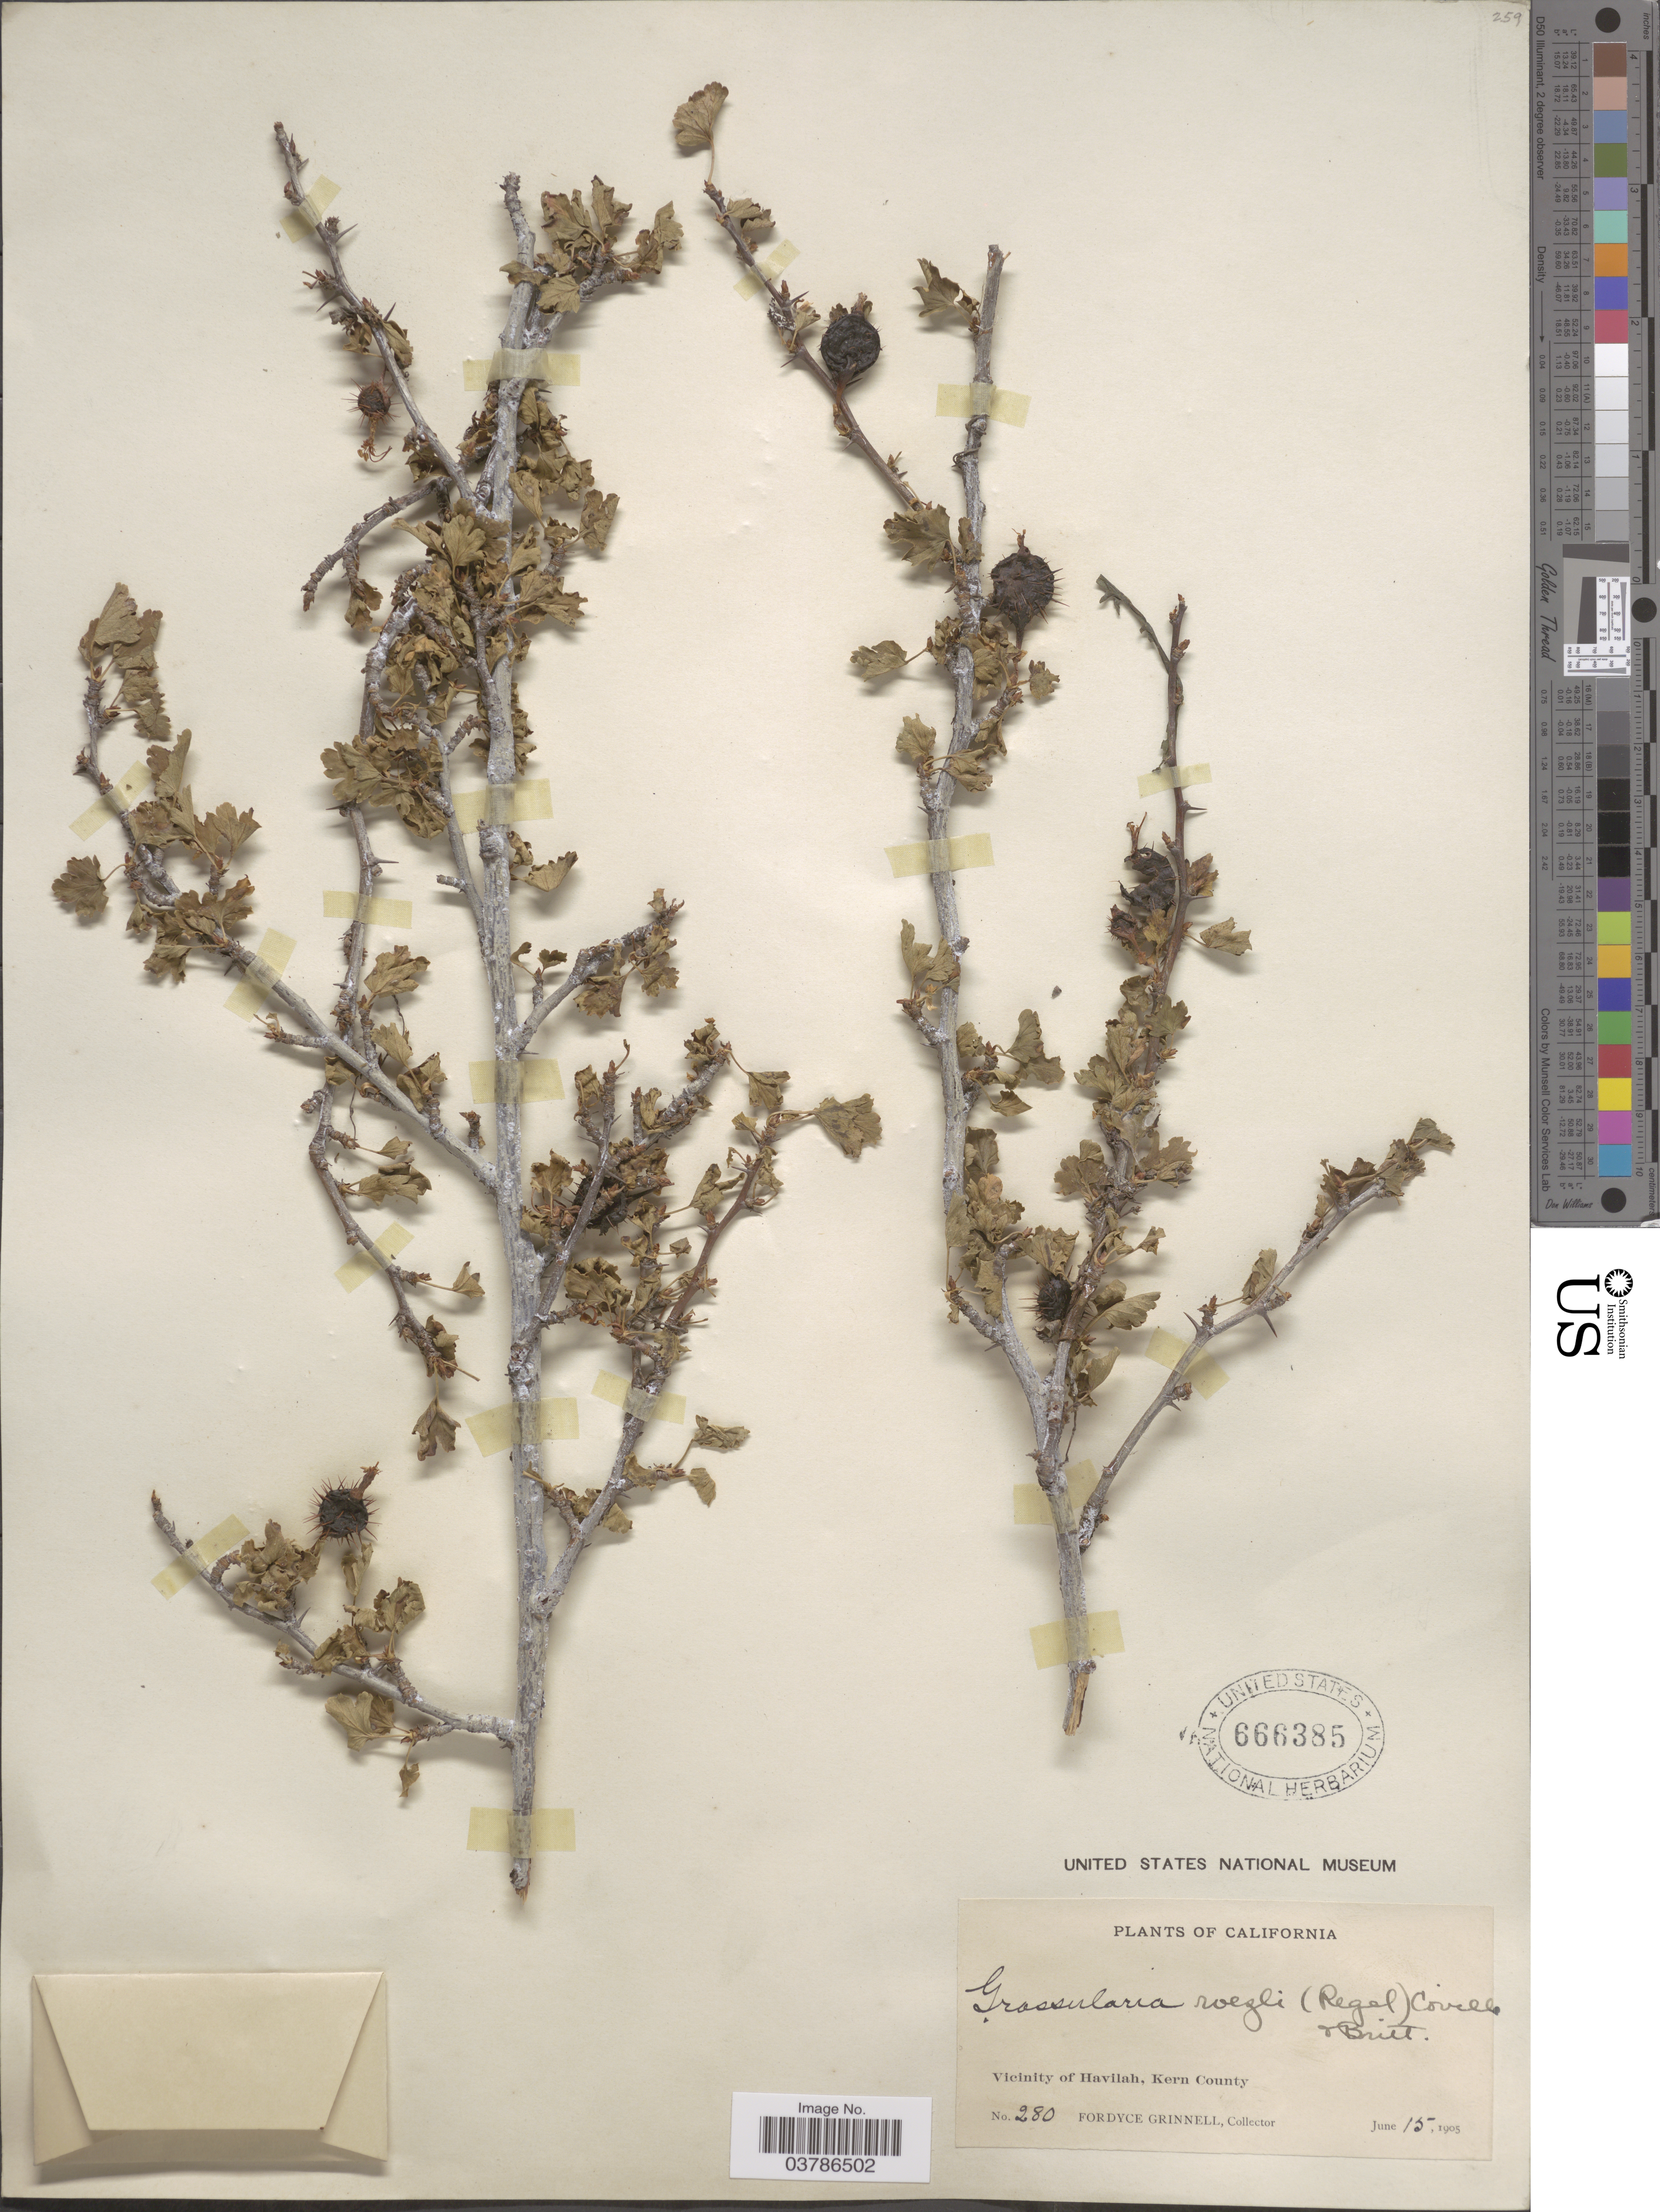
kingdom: Plantae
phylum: Tracheophyta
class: Magnoliopsida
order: Saxifragales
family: Grossulariaceae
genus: Ribes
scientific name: Ribes roezlii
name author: Regel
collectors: F. Grinnell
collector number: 280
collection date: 1905-06-15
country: United States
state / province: California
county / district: Kern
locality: Vicinity of Havilah, Kern County.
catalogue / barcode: US 666385